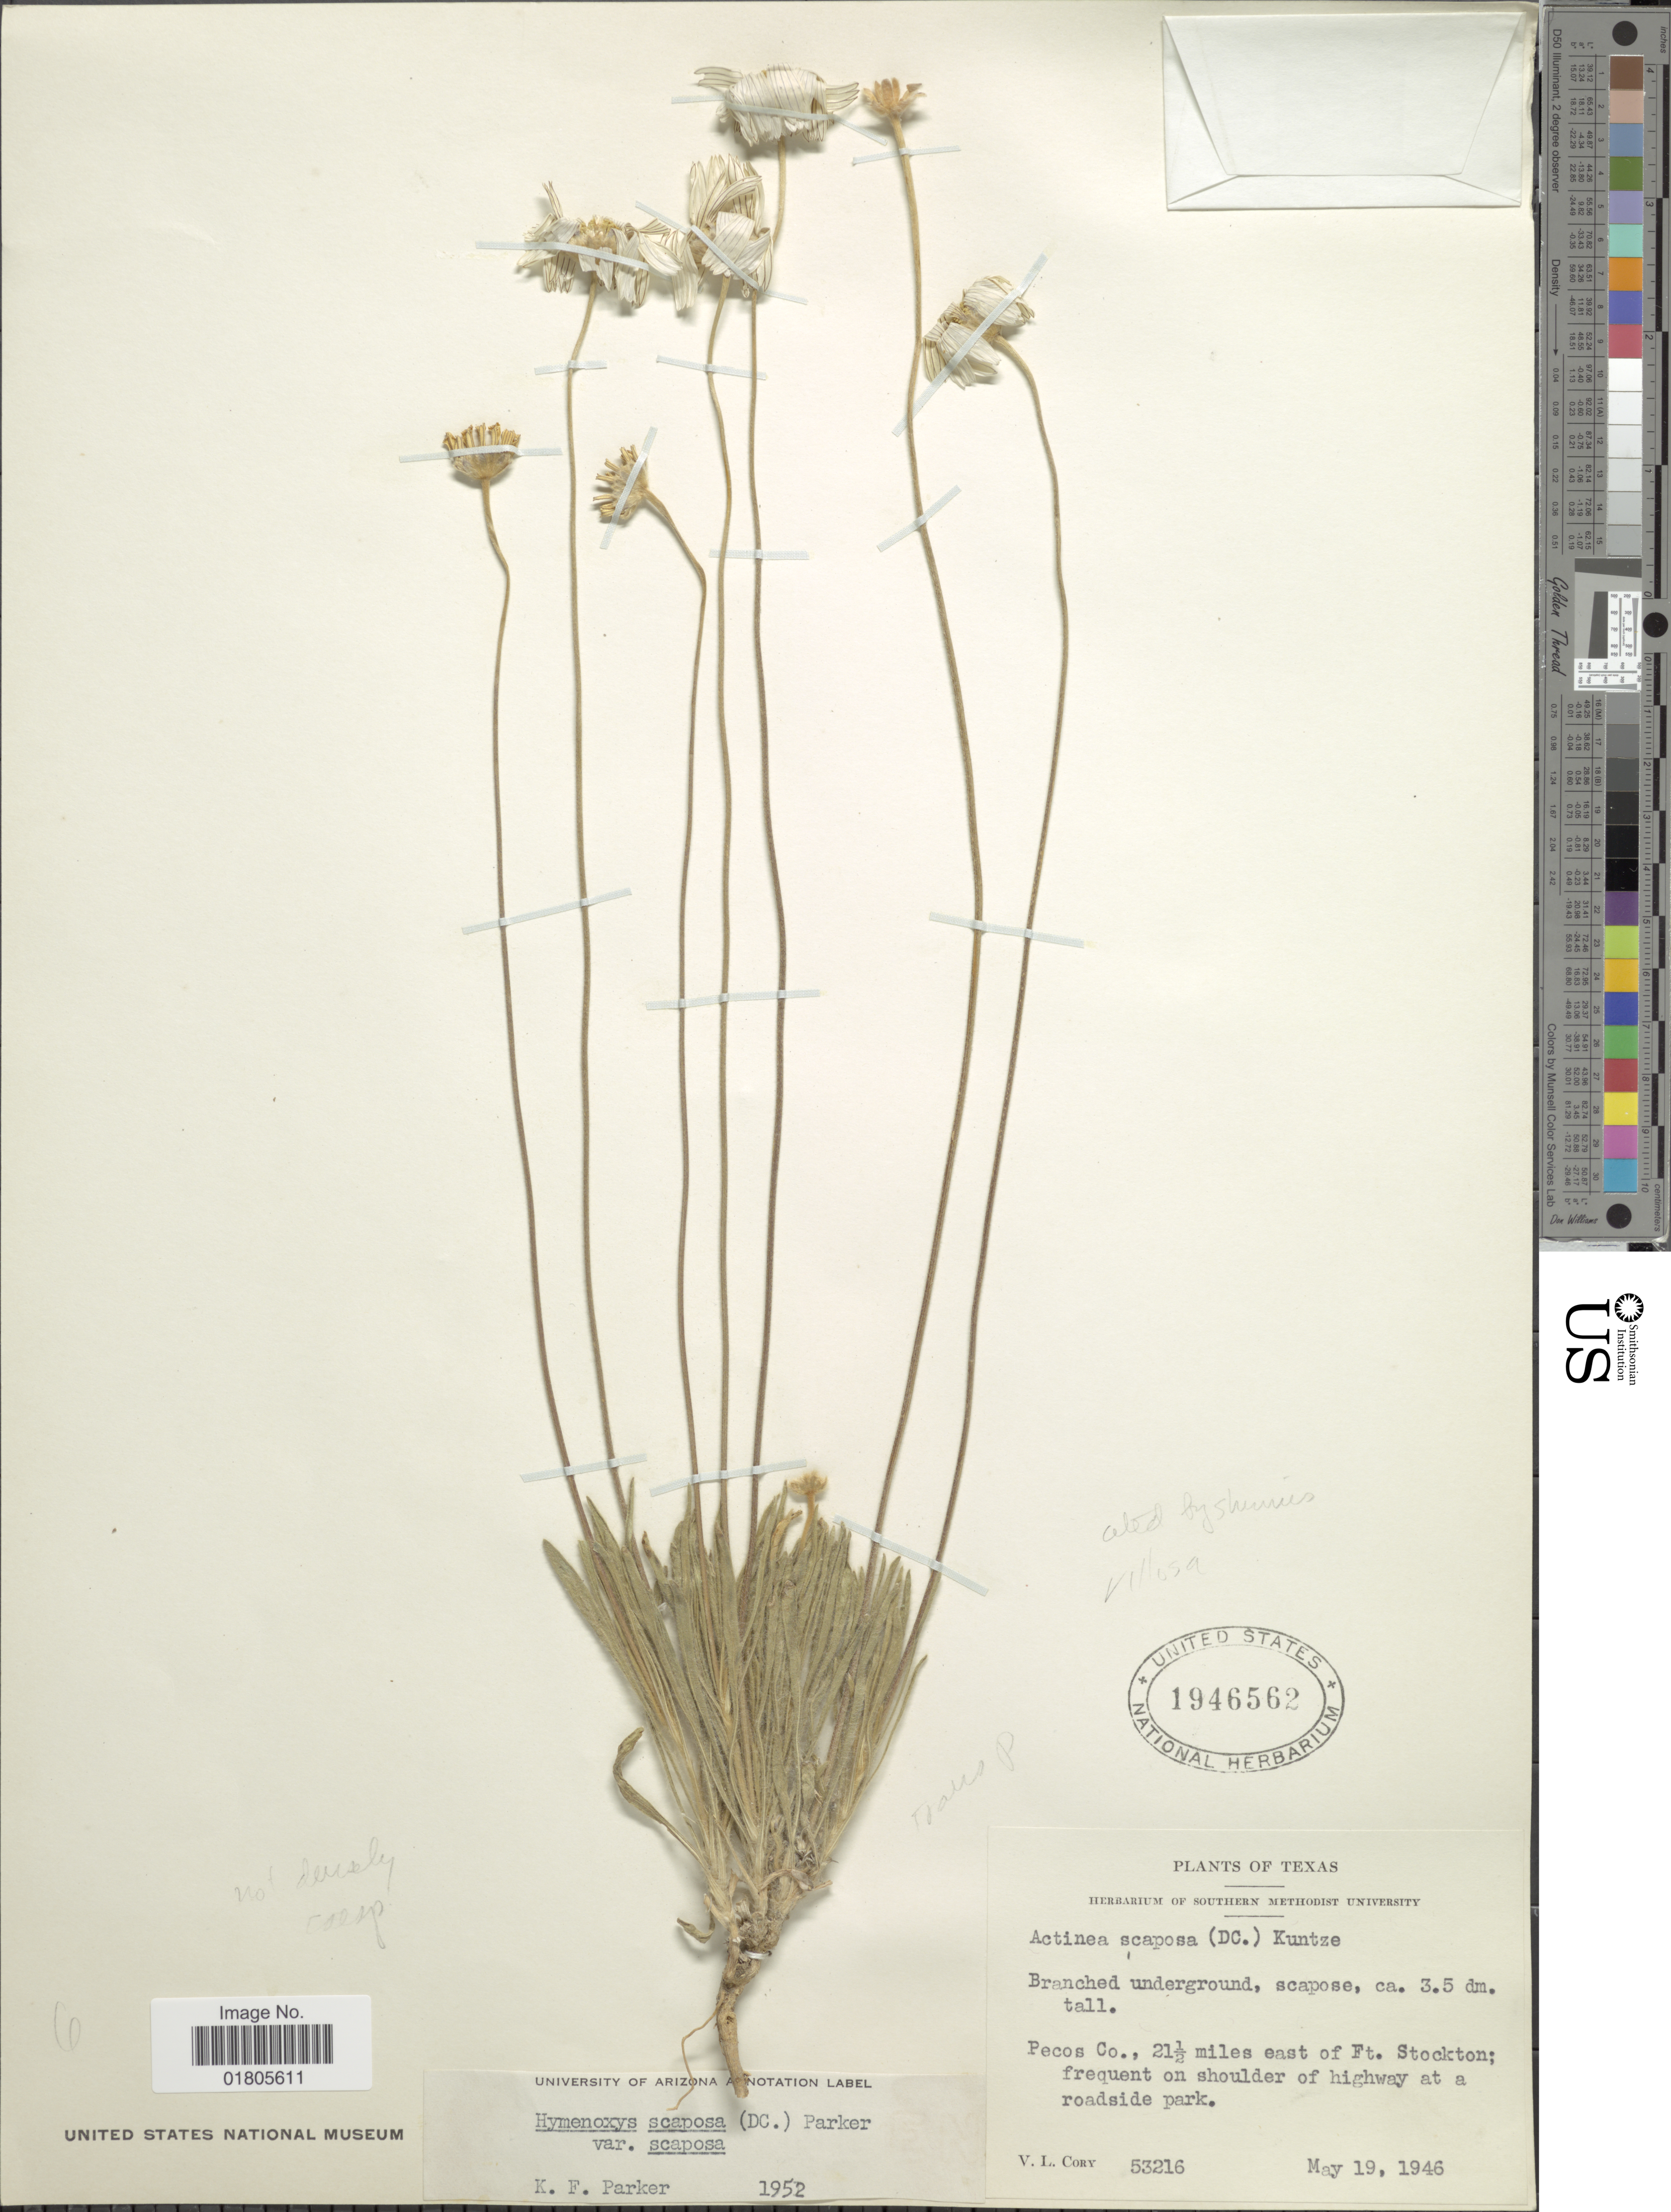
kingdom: Plantae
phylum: Tracheophyta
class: Magnoliopsida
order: Asterales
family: Asteraceae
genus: Actinea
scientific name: Actinea scaposa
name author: (DC.) Kuntze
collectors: V. Cory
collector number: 53216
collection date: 1946-05-19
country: United States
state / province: Texas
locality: Pecos Co., 21 1/2 miles east of Ft. Stockton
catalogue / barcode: US 1946562